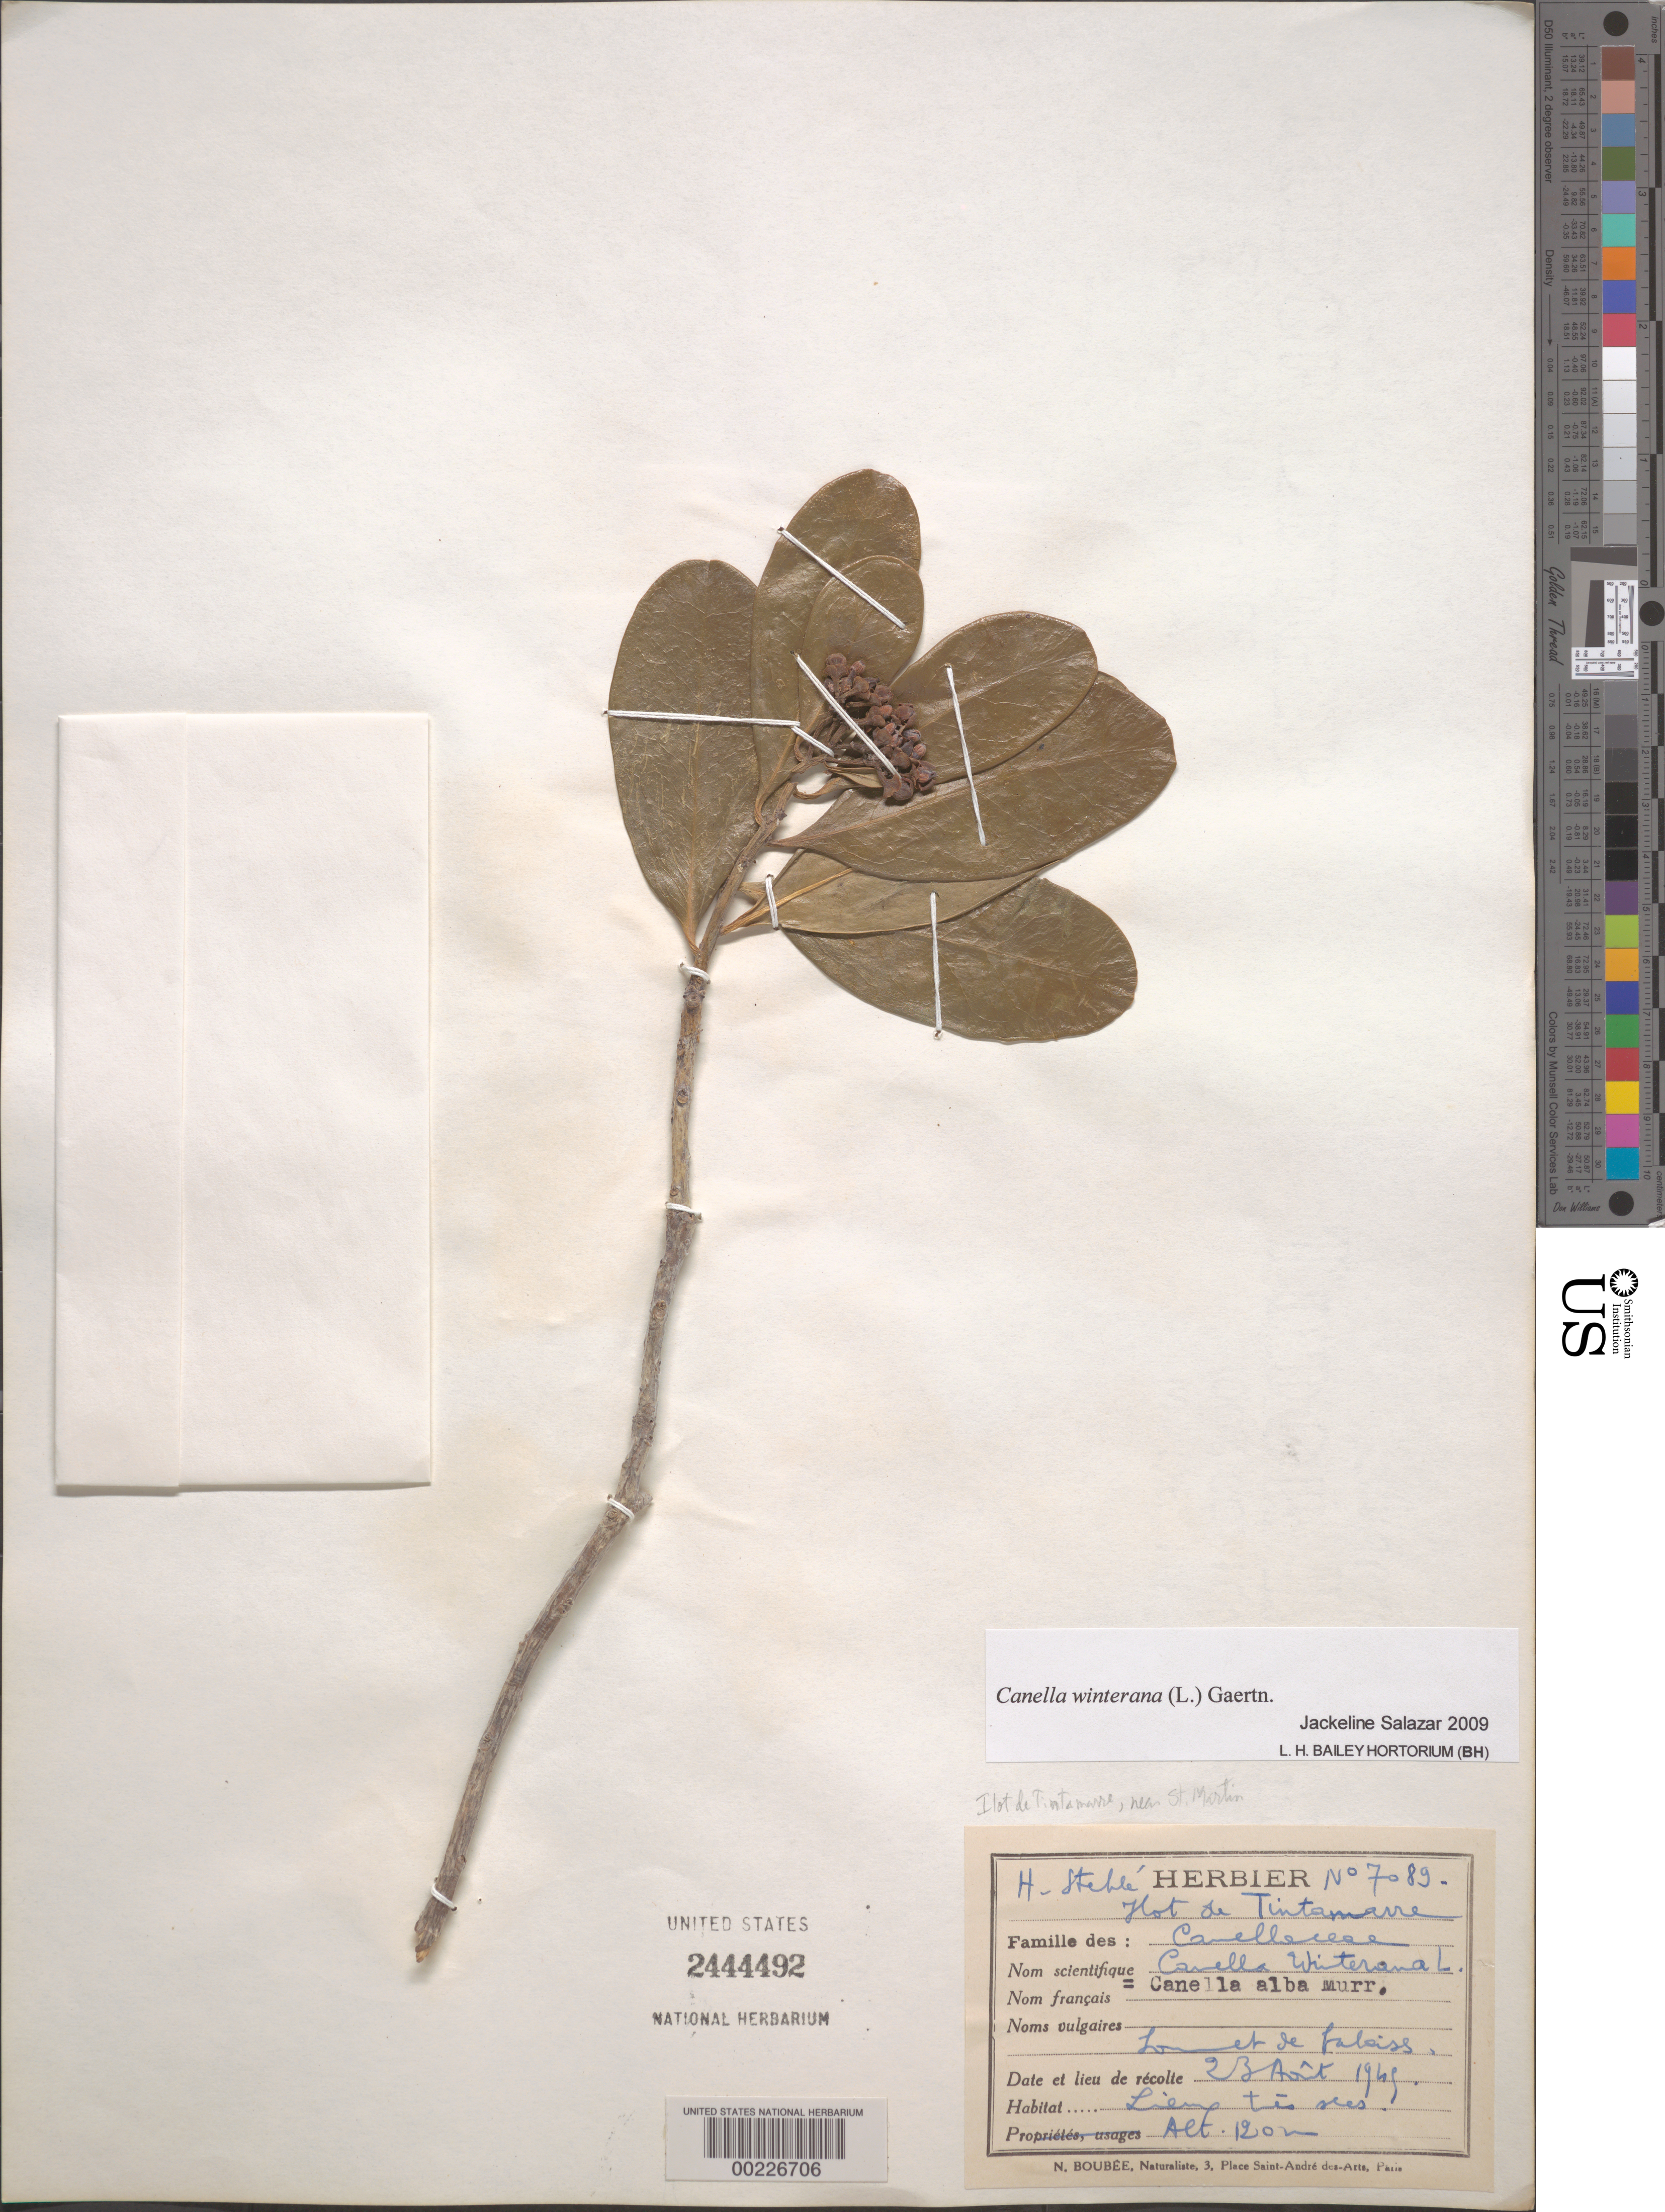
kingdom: Plantae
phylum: Tracheophyta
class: Magnoliopsida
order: Canellales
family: Canellaceae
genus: Canella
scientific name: Canella winterana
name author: (L.) Gaertn.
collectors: H. Stehlé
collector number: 7089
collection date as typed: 23 Aug 1945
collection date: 1945-08-23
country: Guadeloupe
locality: Ilot de tintamarre, near st. martin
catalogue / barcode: US 2444492